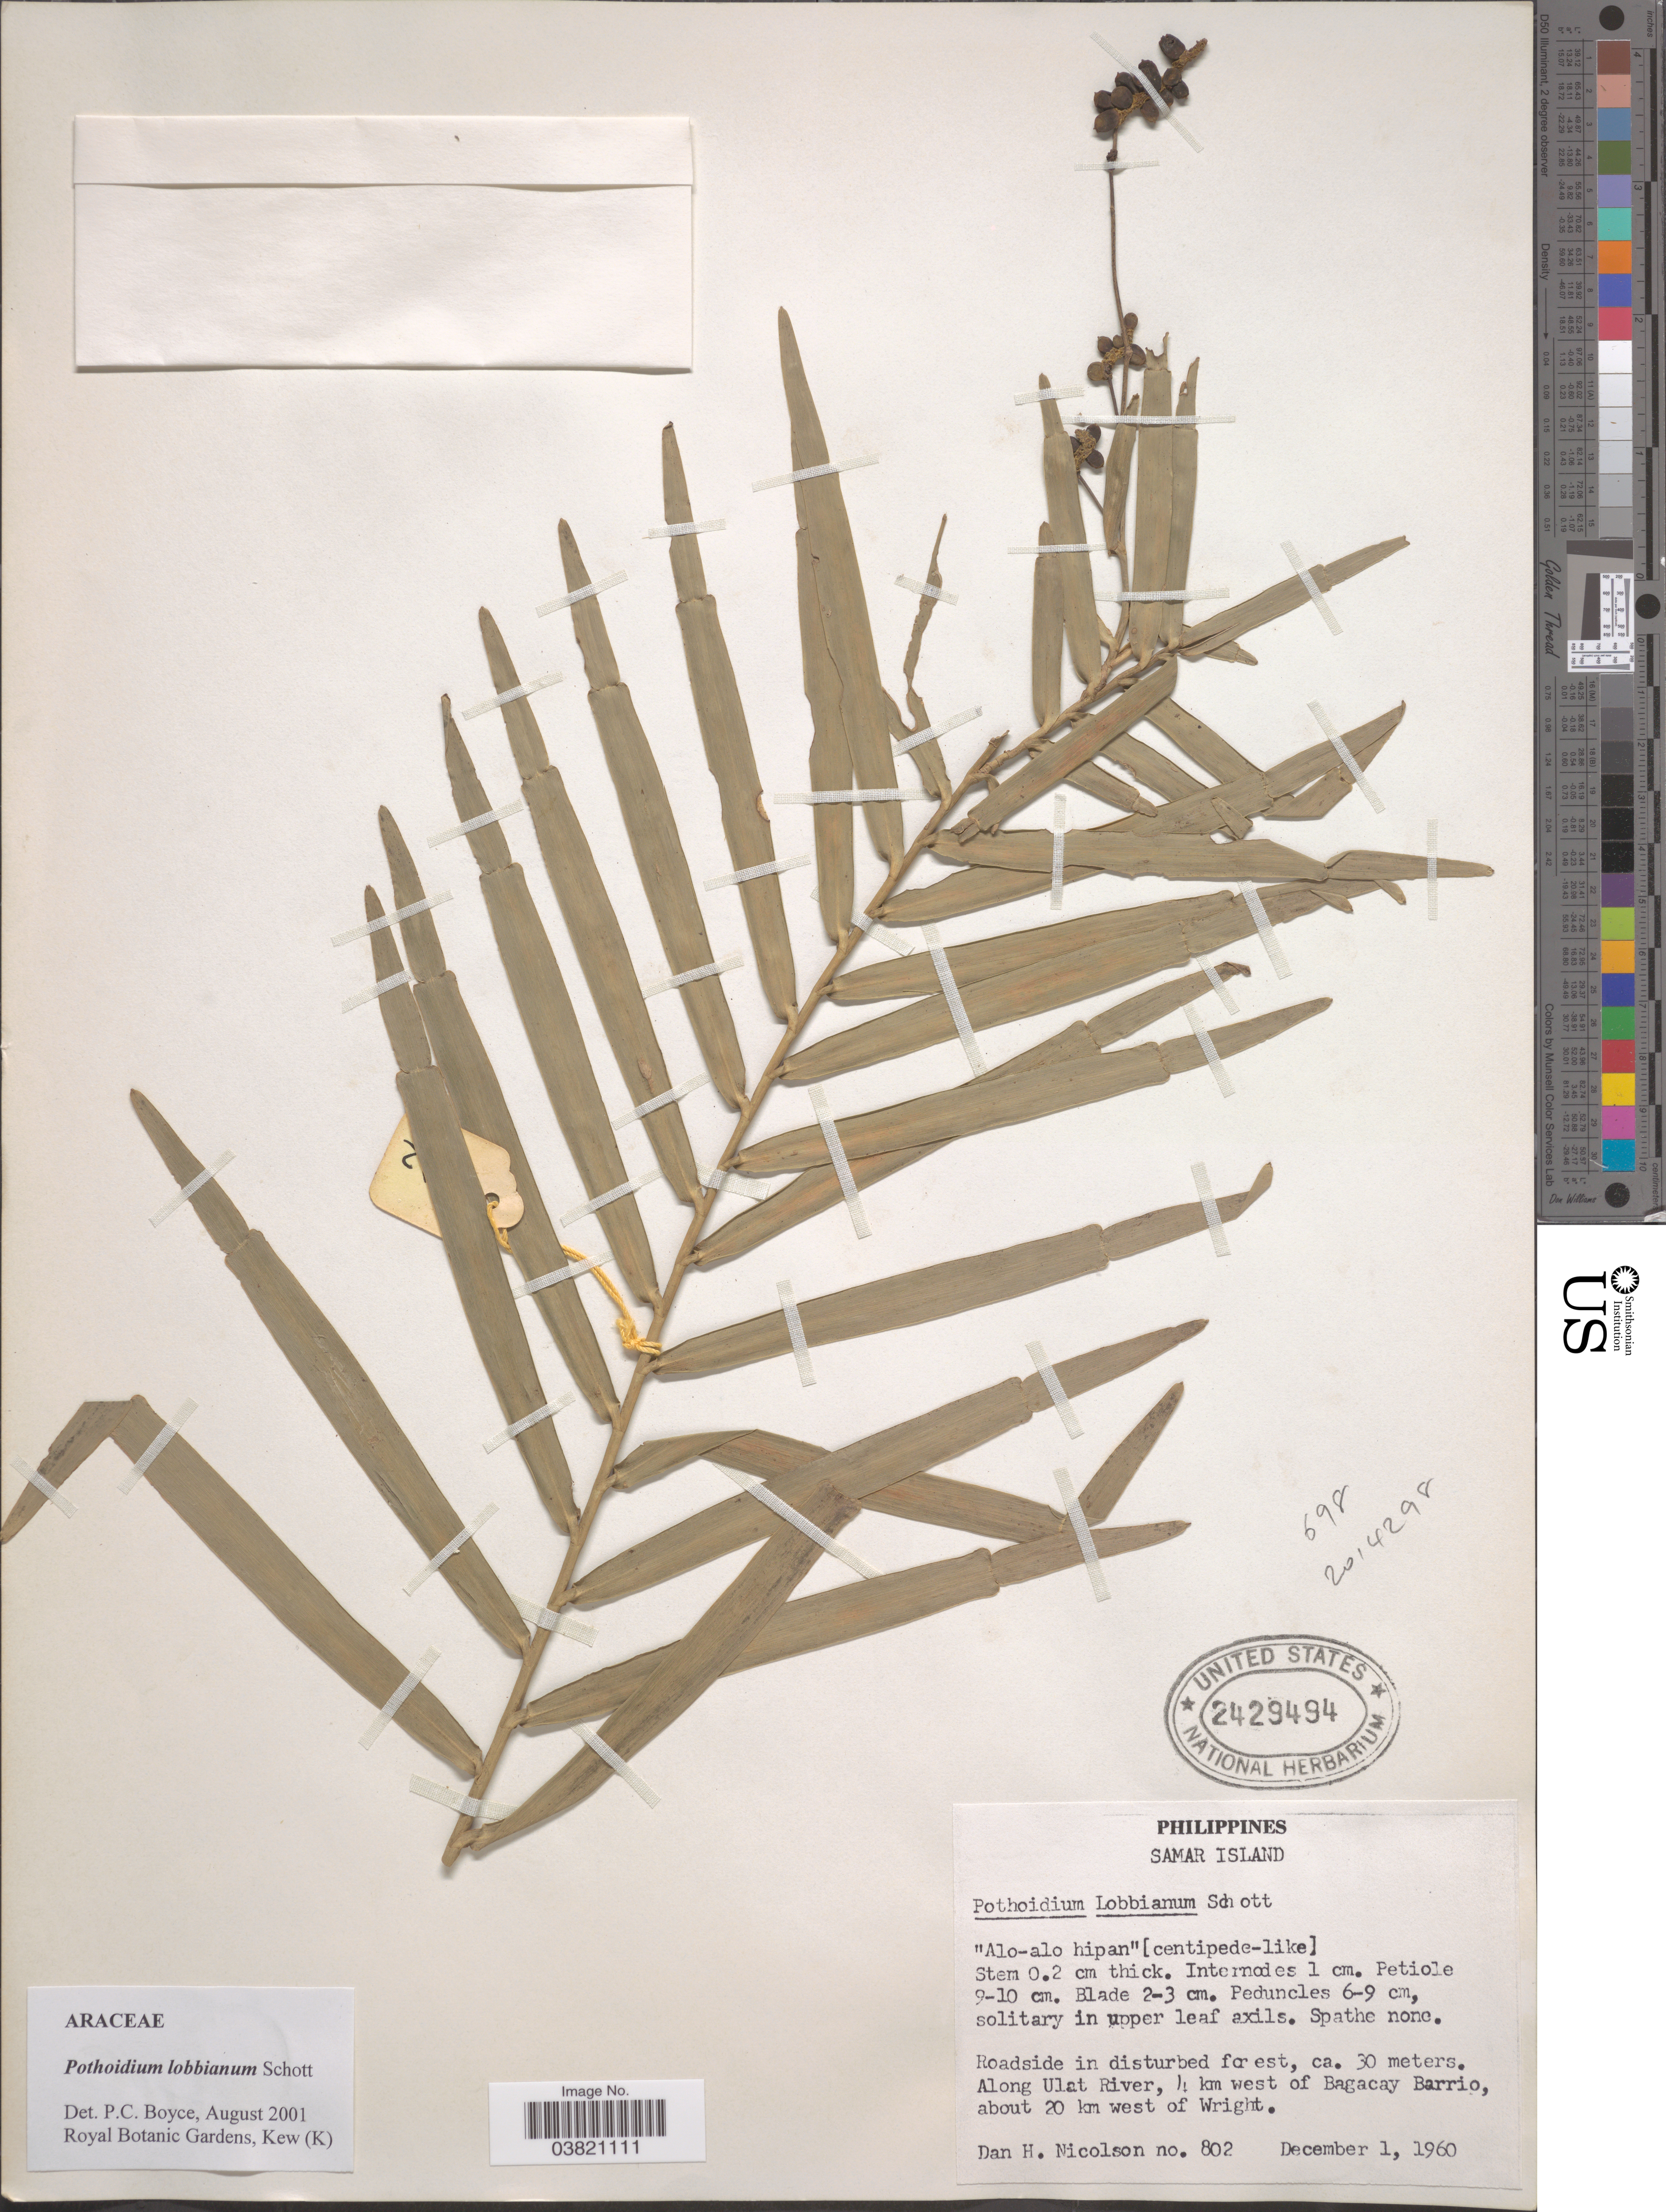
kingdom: Plantae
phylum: Tracheophyta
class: Liliopsida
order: Alismatales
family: Araceae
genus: Pothoidium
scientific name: Pothoidium lobbianum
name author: Schott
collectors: D. H. Nicolson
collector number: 802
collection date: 1960-12-01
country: Philippines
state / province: Eastern Visayas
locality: Samar Island. Along Ulat River, 4 km west of Bagacay Barrio, about 20 km west of Wright.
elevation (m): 30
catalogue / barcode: US 2429494